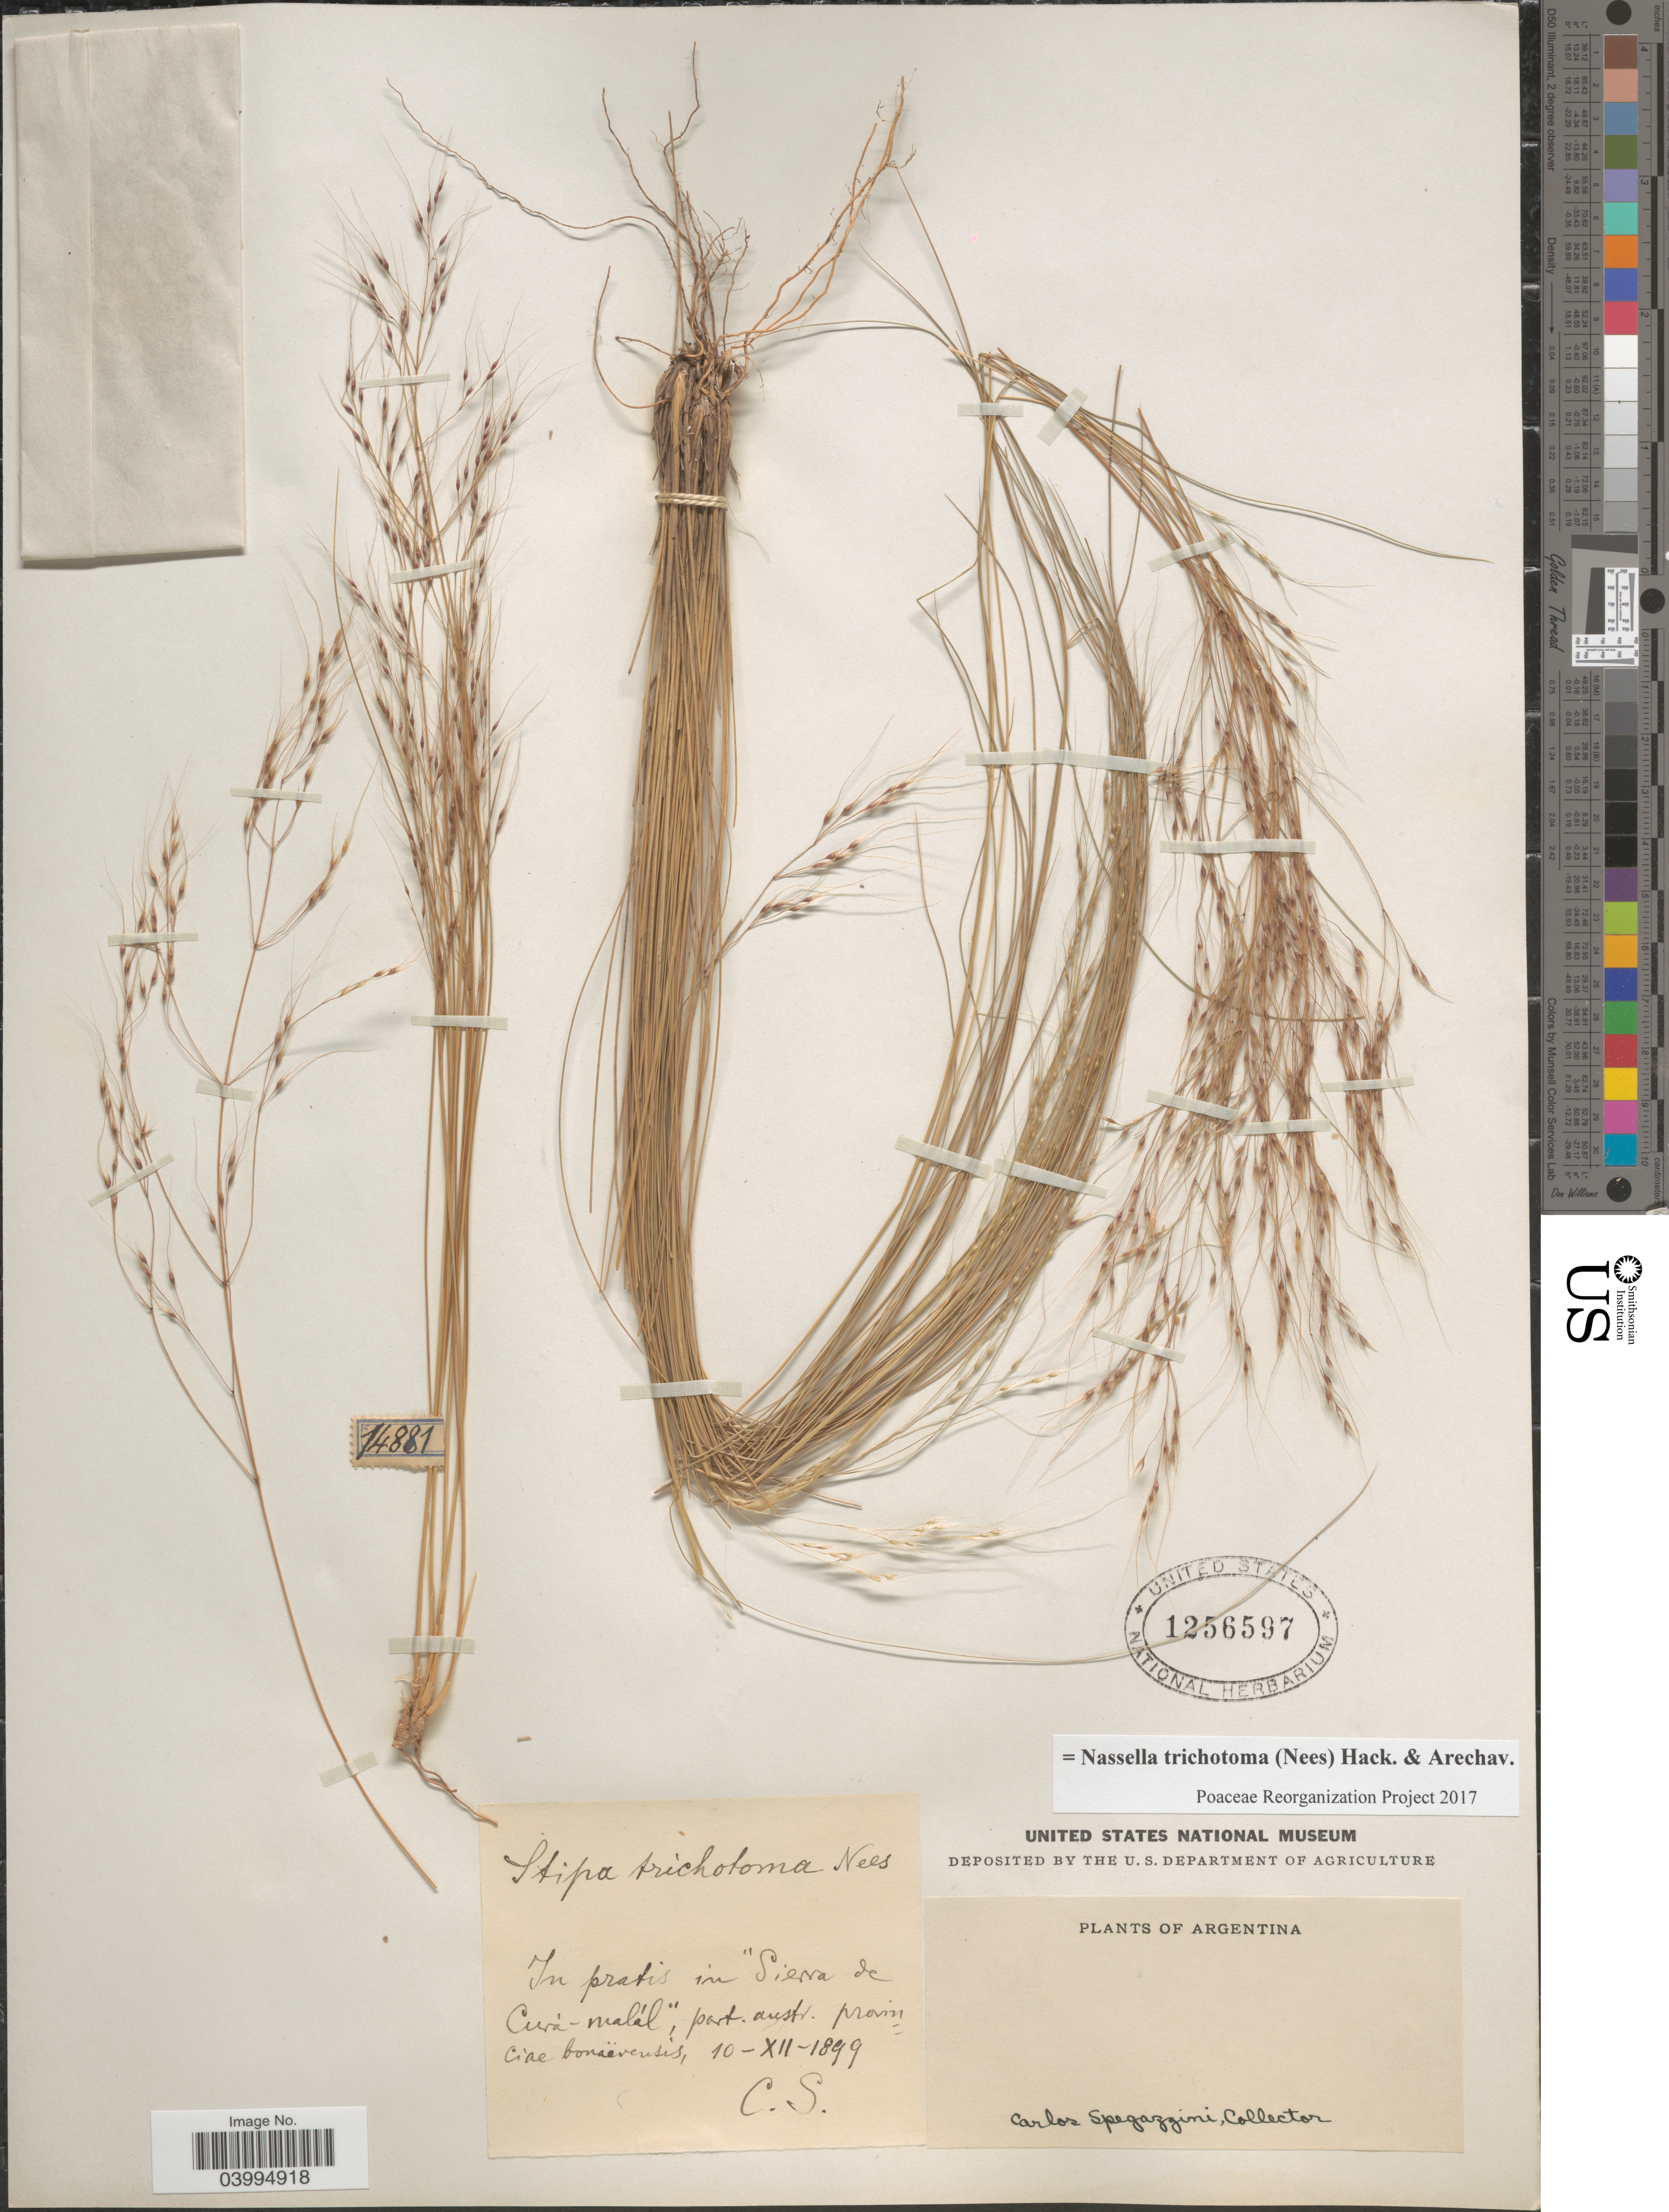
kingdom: Plantae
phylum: Tracheophyta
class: Liliopsida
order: Poales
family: Poaceae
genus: Nassella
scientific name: Nassella trichotoma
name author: (Ness) Hack. ex Arechav.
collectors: C. L. Spegazzini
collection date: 1899-12-10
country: Argentina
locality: In pratis in "Sierra de Curá-malál", part. austr. provinciae bonaërensis.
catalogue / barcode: US 1256597